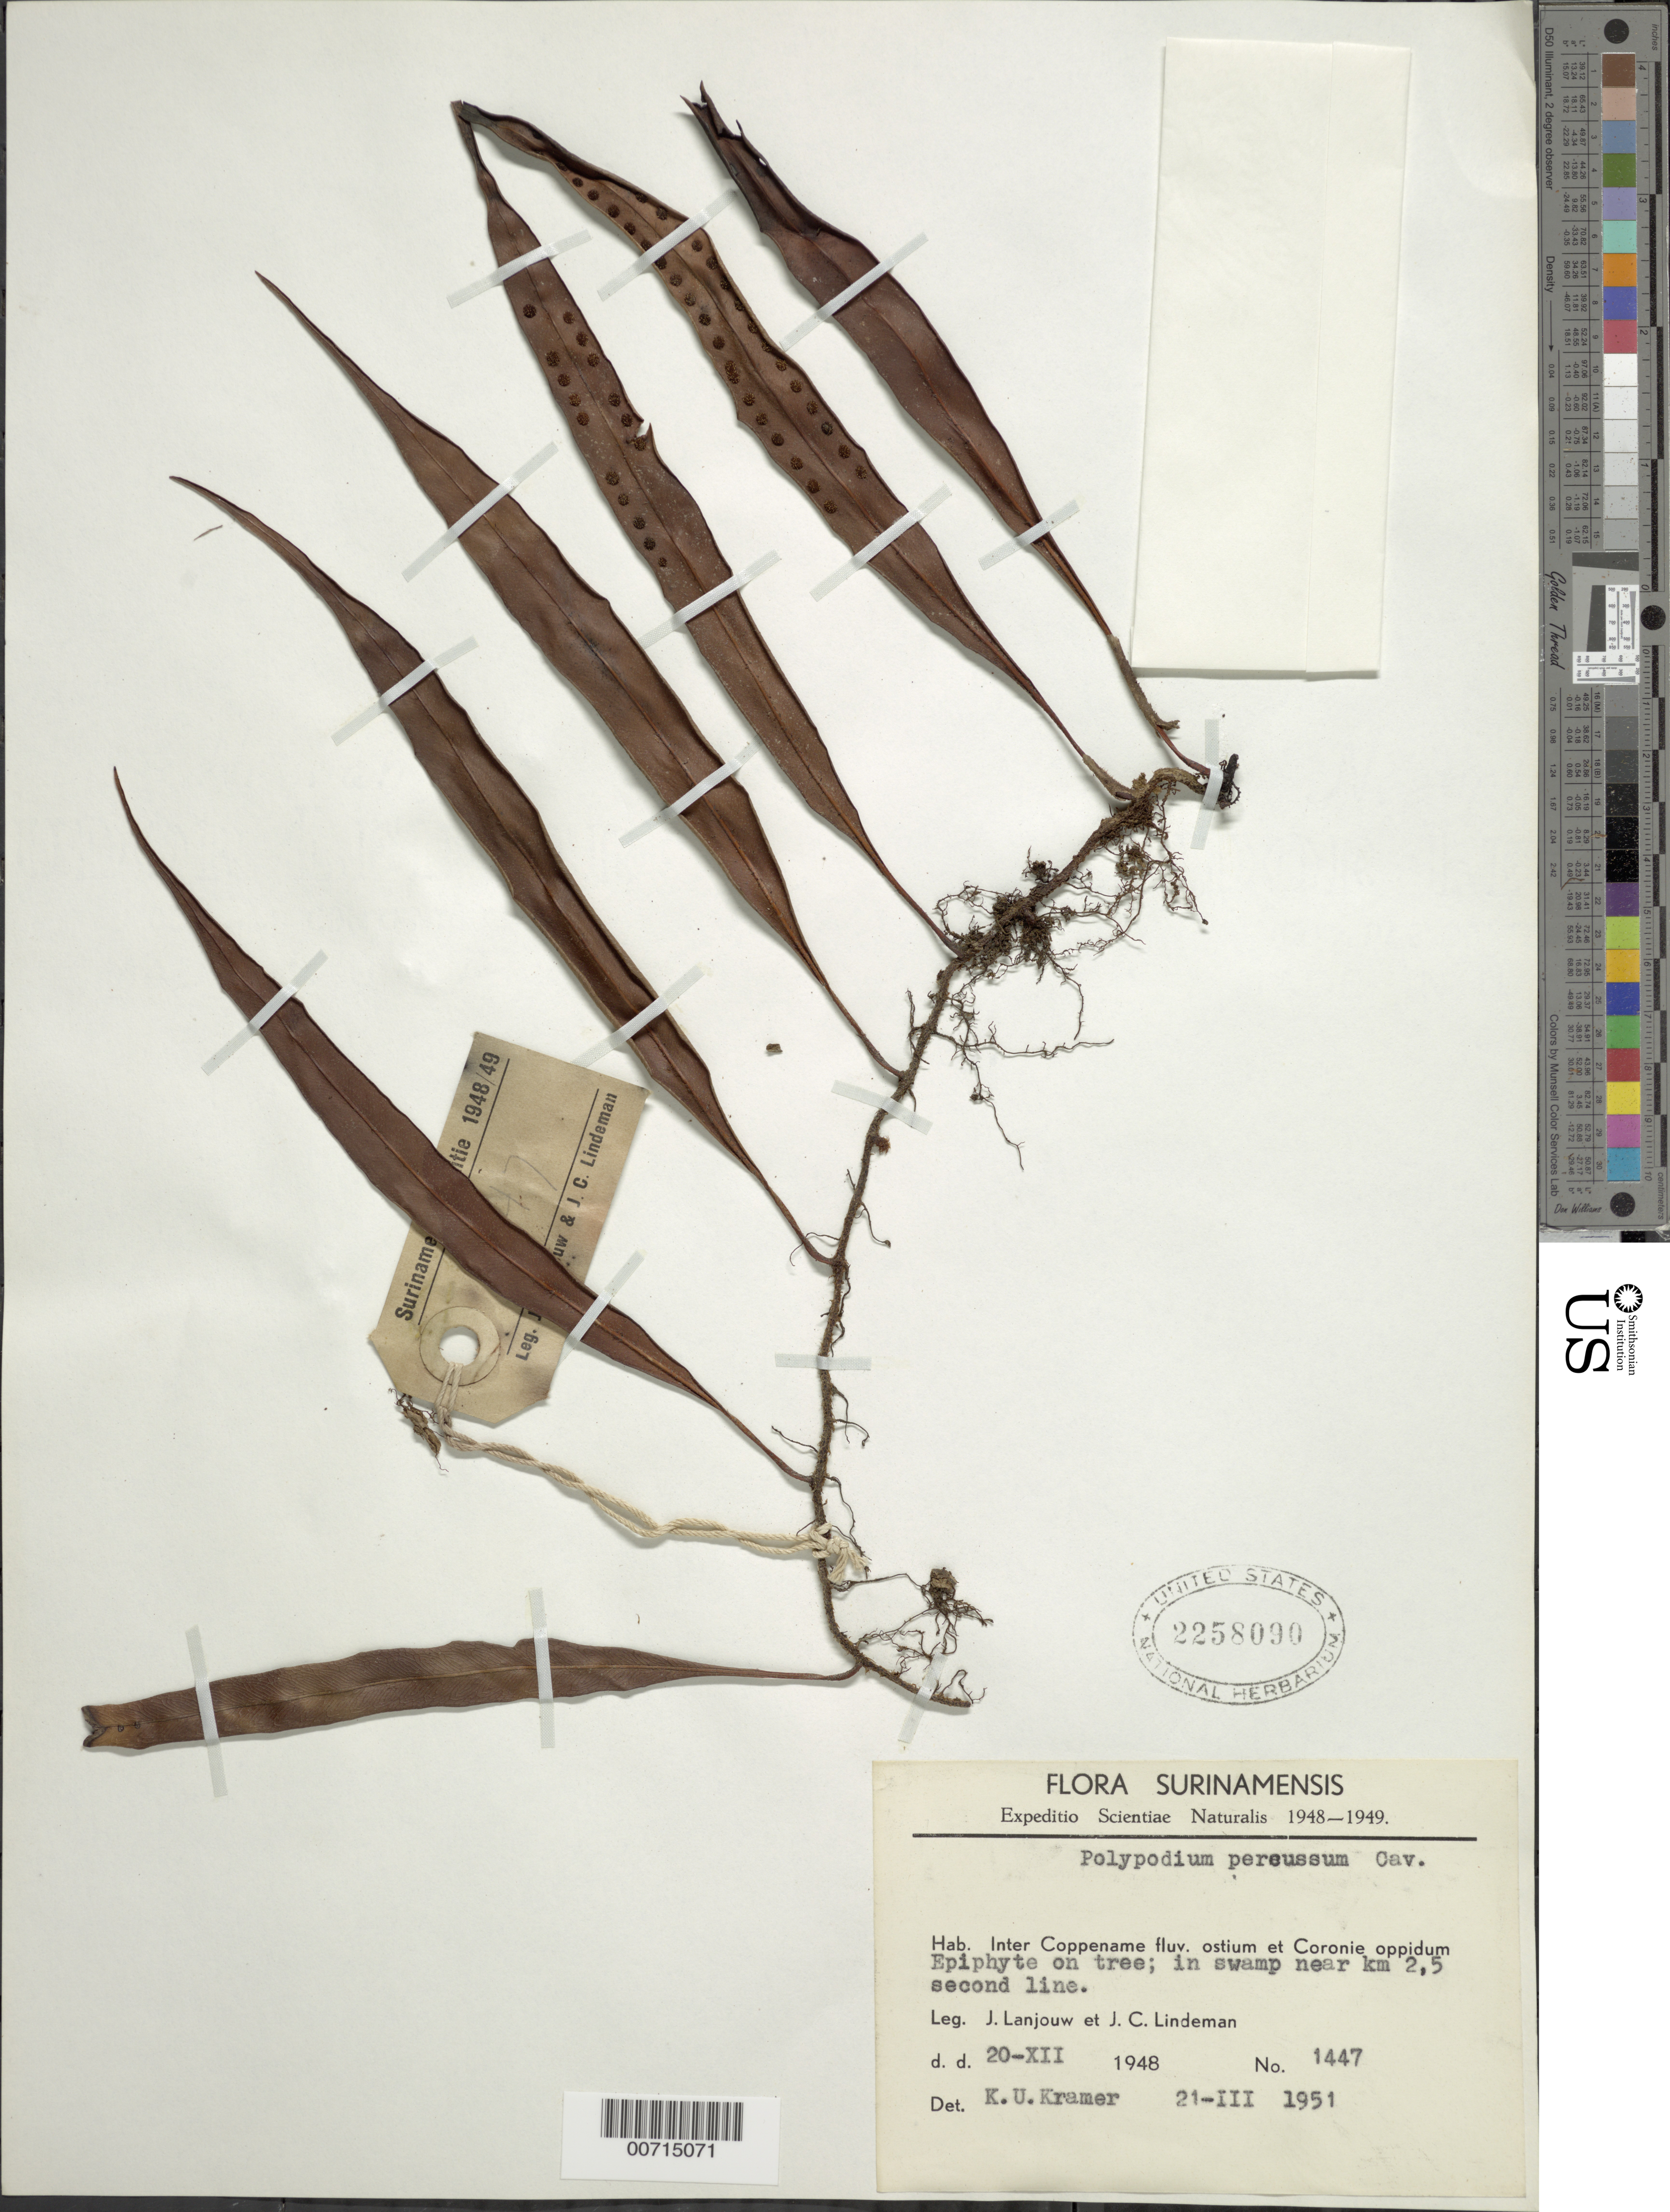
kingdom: Plantae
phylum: Tracheophyta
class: Polypodiopsida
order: Polypodiales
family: Polypodiaceae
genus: Microgramma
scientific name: Microgramma percussa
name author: (Cav.) de la Sota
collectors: J. Lanjouw & J. C. Lindeman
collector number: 48 1447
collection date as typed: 20-Dec-48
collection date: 1948-12-20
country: Suriname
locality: Coppename R., inter fluv. ostium et Coronie oppidum, near km 3.1 second line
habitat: Swamp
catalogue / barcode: US 2258090